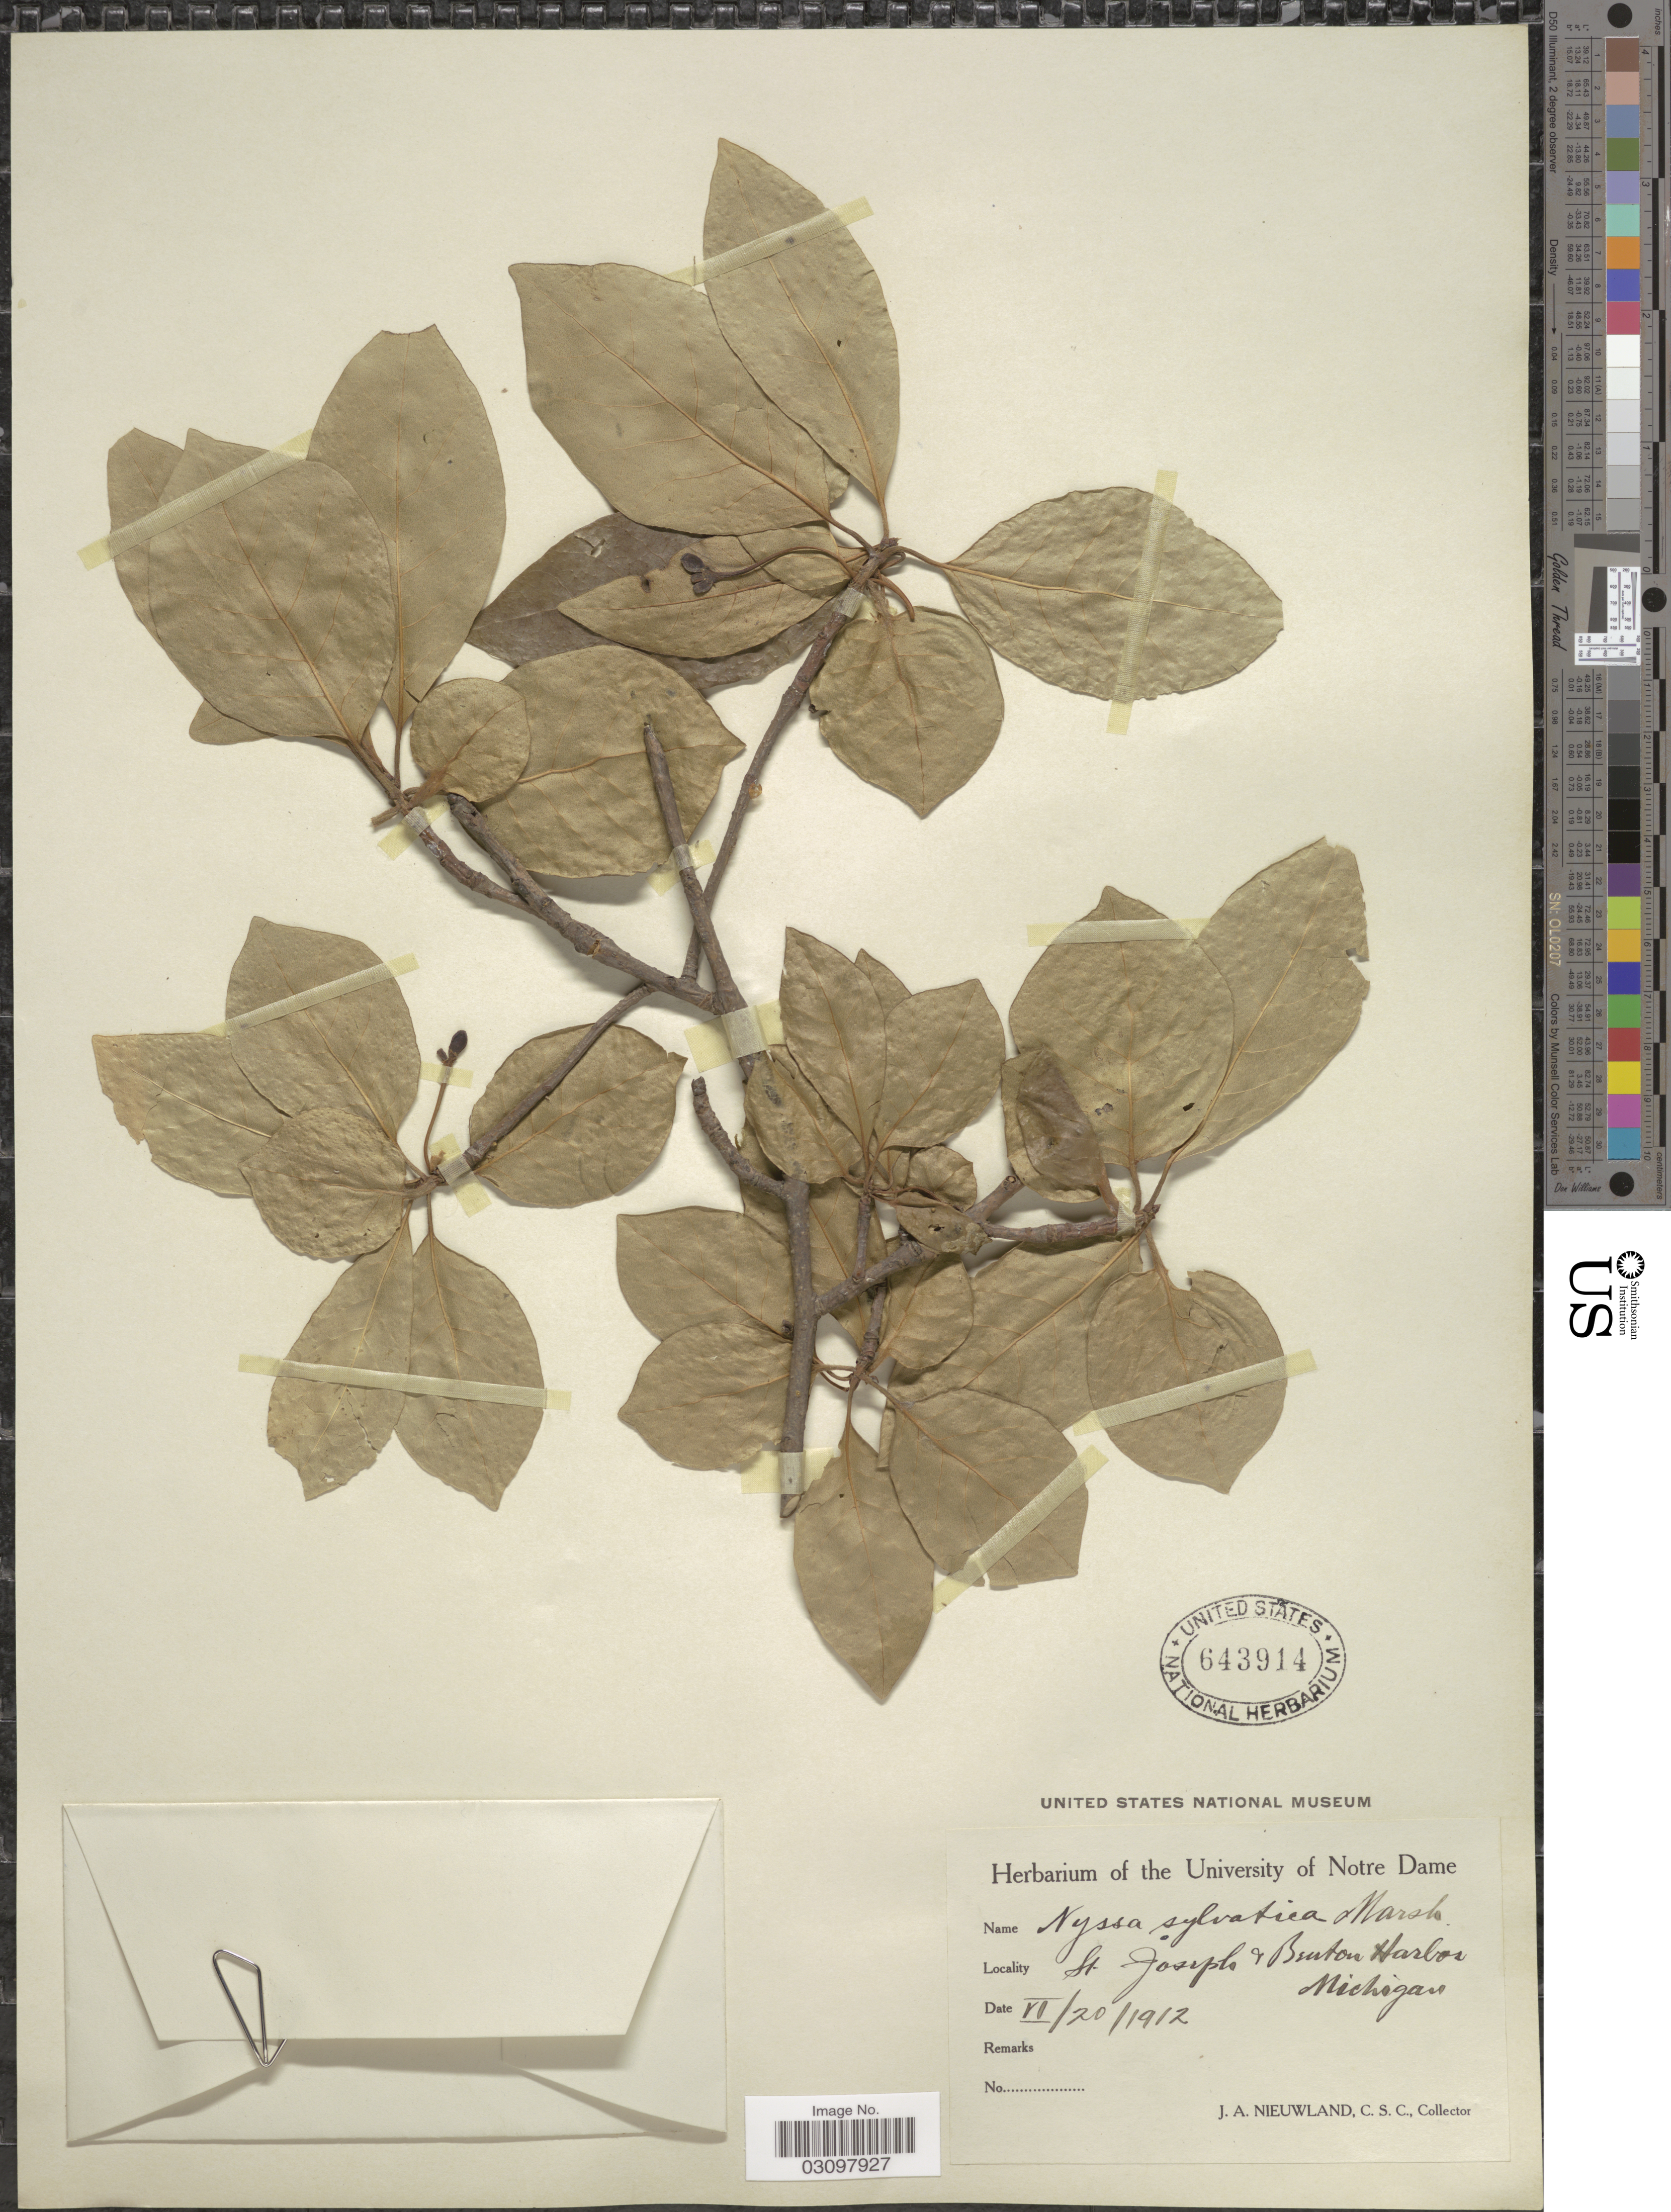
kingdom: Plantae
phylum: Tracheophyta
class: Magnoliopsida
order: Cornales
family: Nyssaceae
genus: Nyssa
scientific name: Nyssa sylvatica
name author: Marshall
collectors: J. A. Nieuwland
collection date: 1912-06-20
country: United States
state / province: Michigan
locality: St. Joseph & Benton Harbor.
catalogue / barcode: US 643914